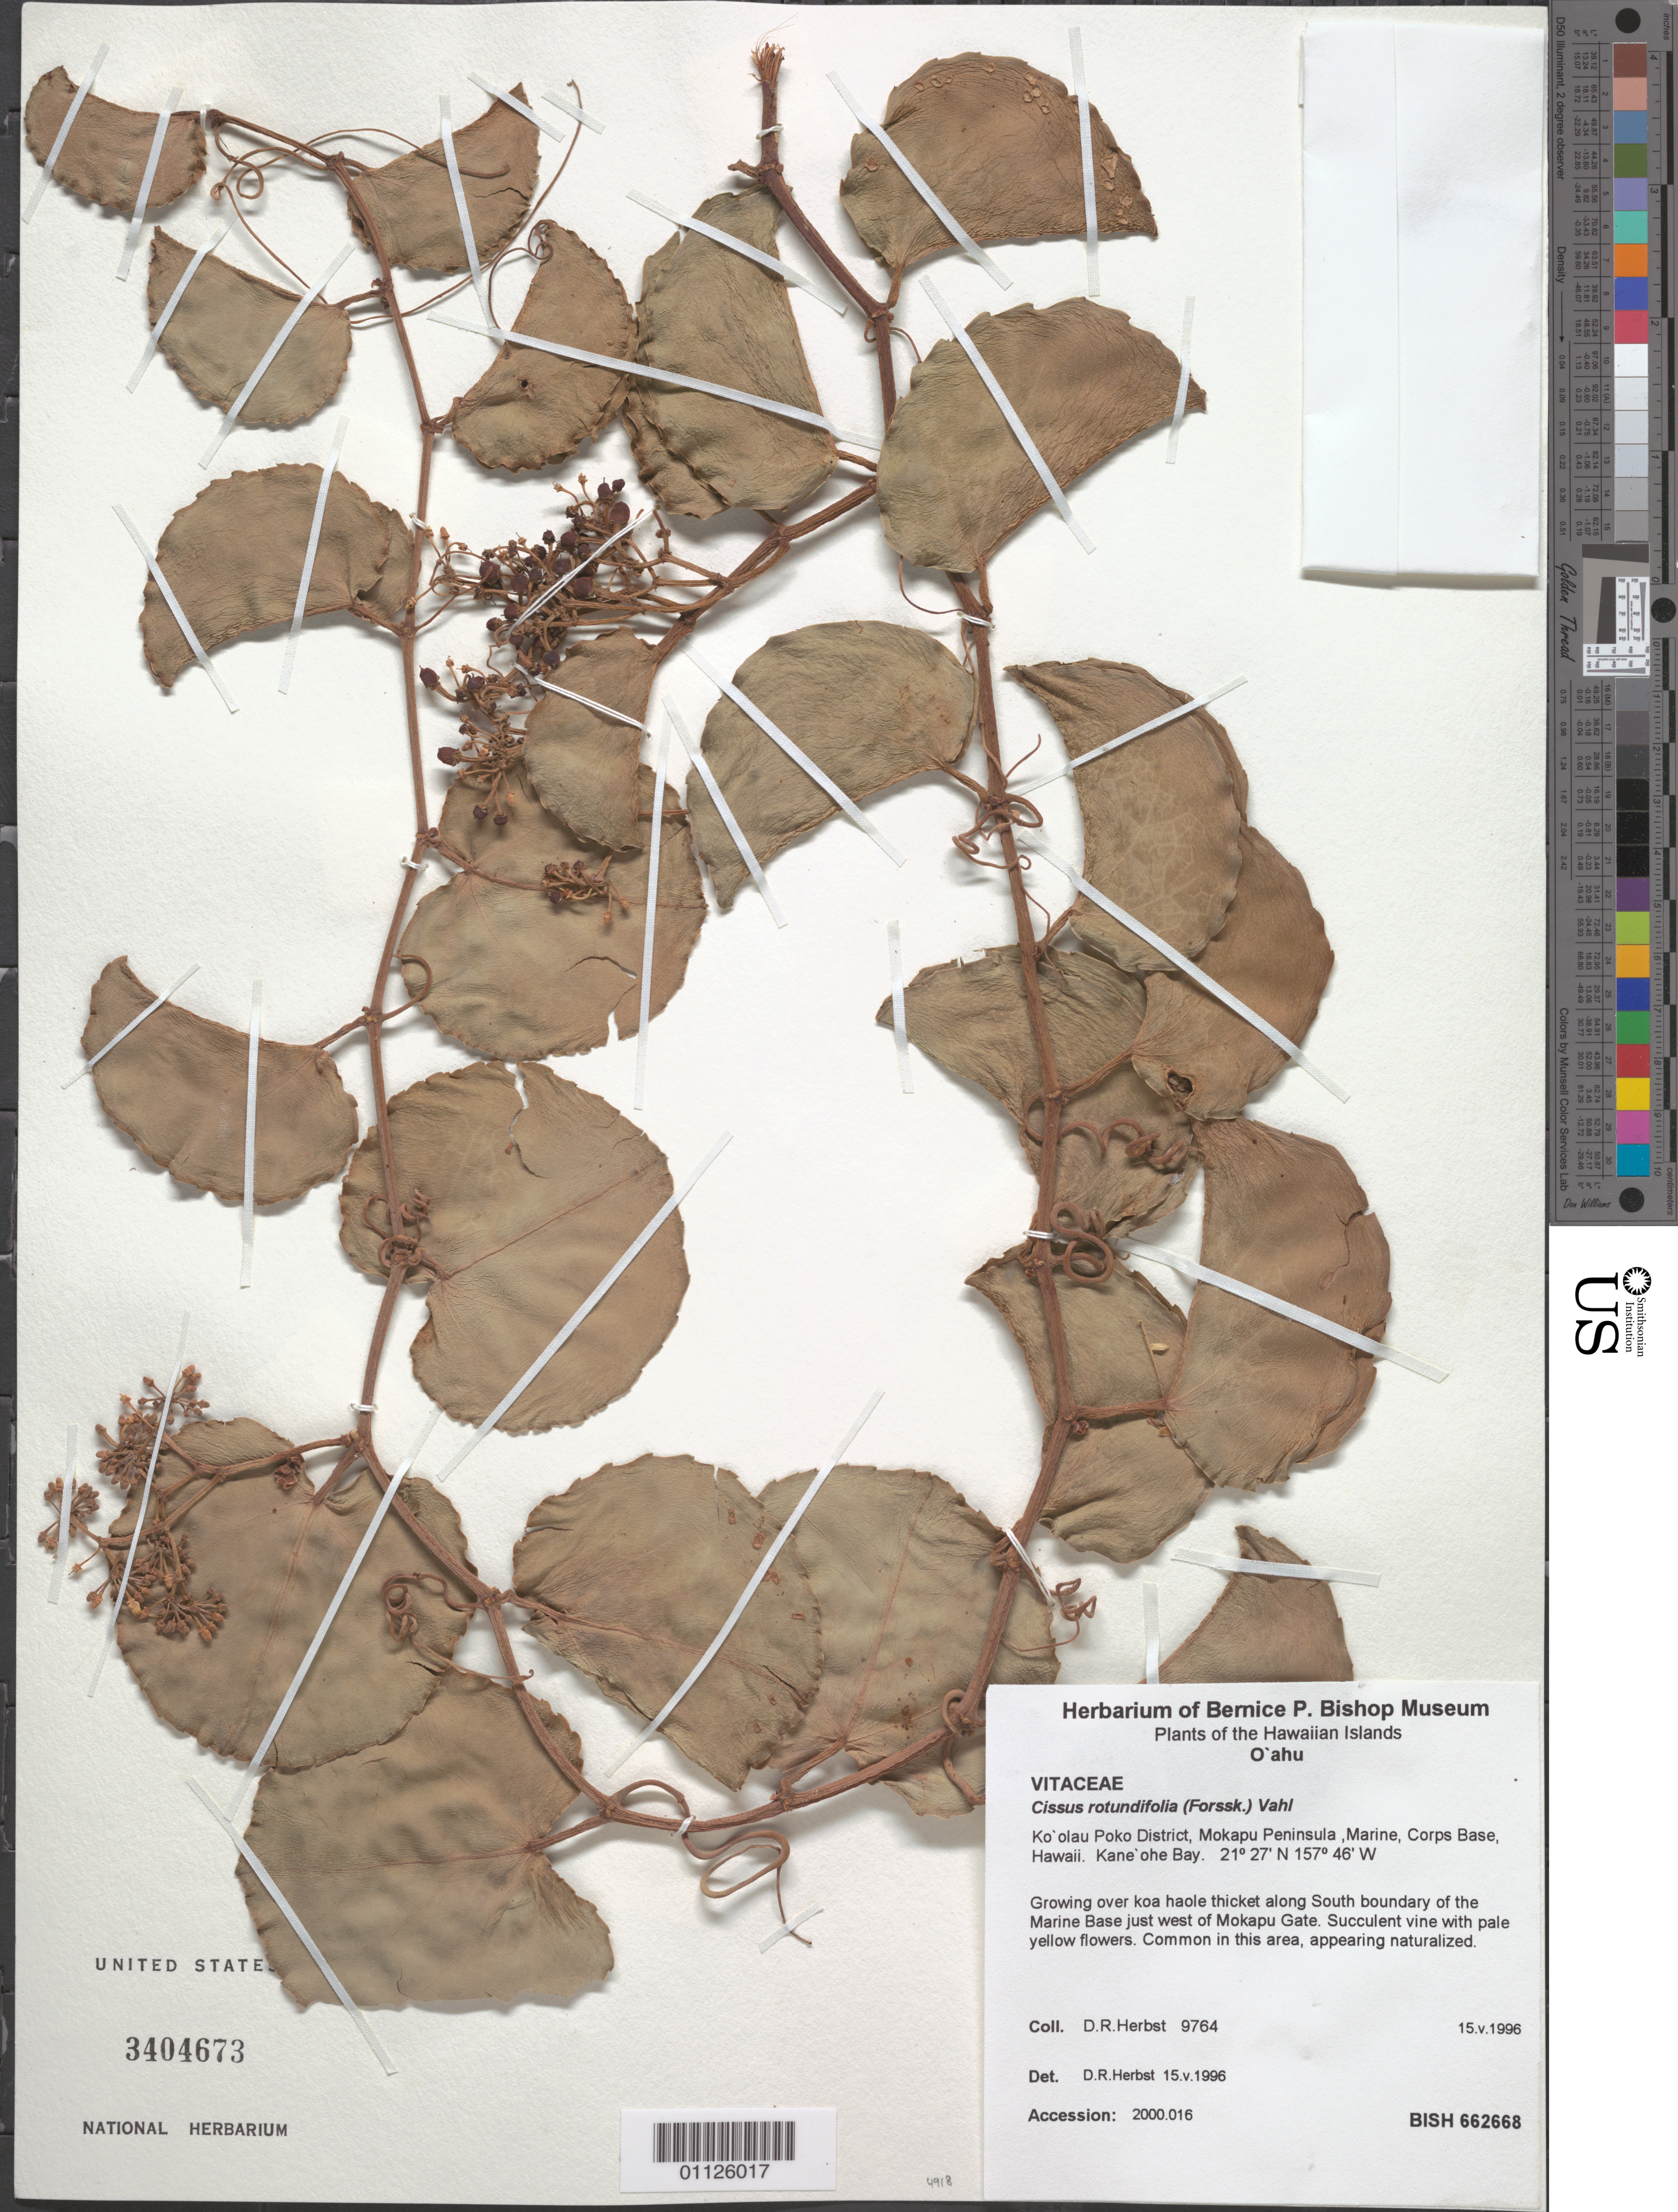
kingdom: Plantae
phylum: Tracheophyta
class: Magnoliopsida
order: Vitales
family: Vitaceae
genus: Cissus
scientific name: Cissus rotundifolia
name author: (Forssk.) Vahl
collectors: D. R. Herbst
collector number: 9764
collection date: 1996-05-15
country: United States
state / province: Hawaii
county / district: Honolulu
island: Oahu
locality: Ko'olau Poko District, O'achu, Mokapu Peninsula, Marine, Corps Base, Kane'ohe Bay.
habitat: Growing over haole thicket. Common in this area.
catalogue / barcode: US 3404673